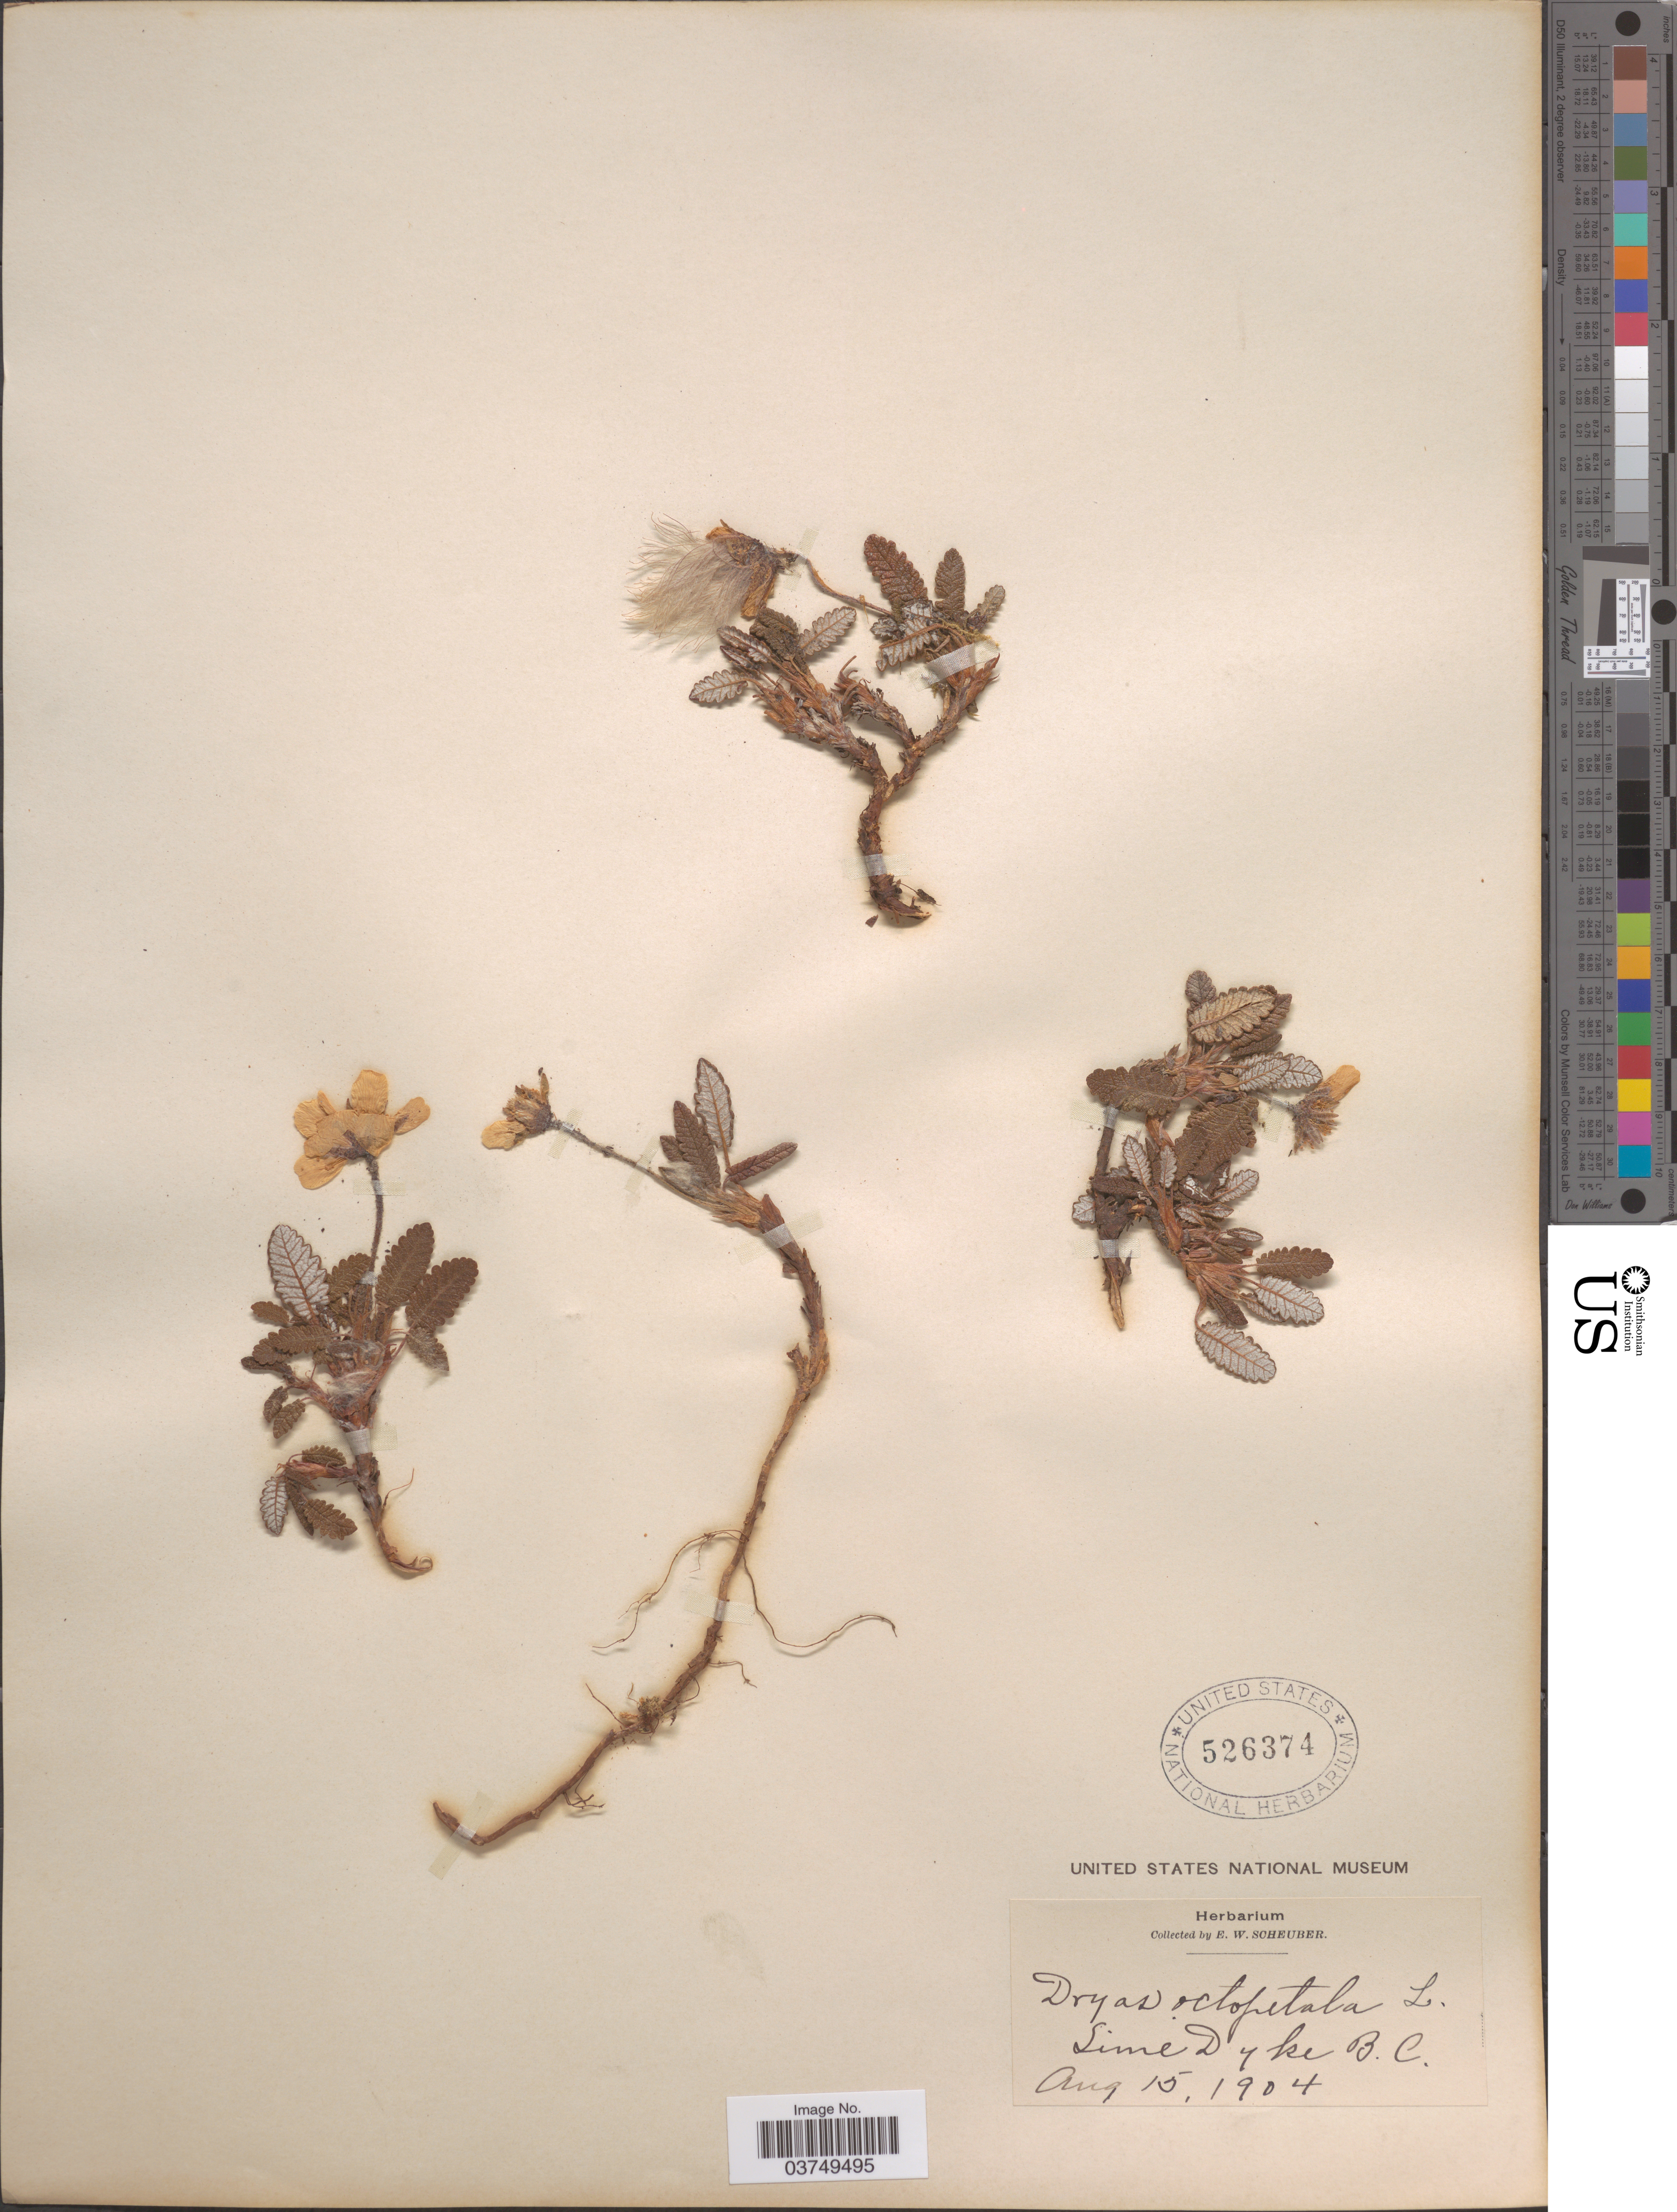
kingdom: Plantae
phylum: Tracheophyta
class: Magnoliopsida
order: Rosales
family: Rosaceae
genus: Dryas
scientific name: Dryas hookeriana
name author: Juz.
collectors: E. Scheuber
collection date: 1904-08-15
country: Canada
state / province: British Columbia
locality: Lime Dyke.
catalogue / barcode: US 526374